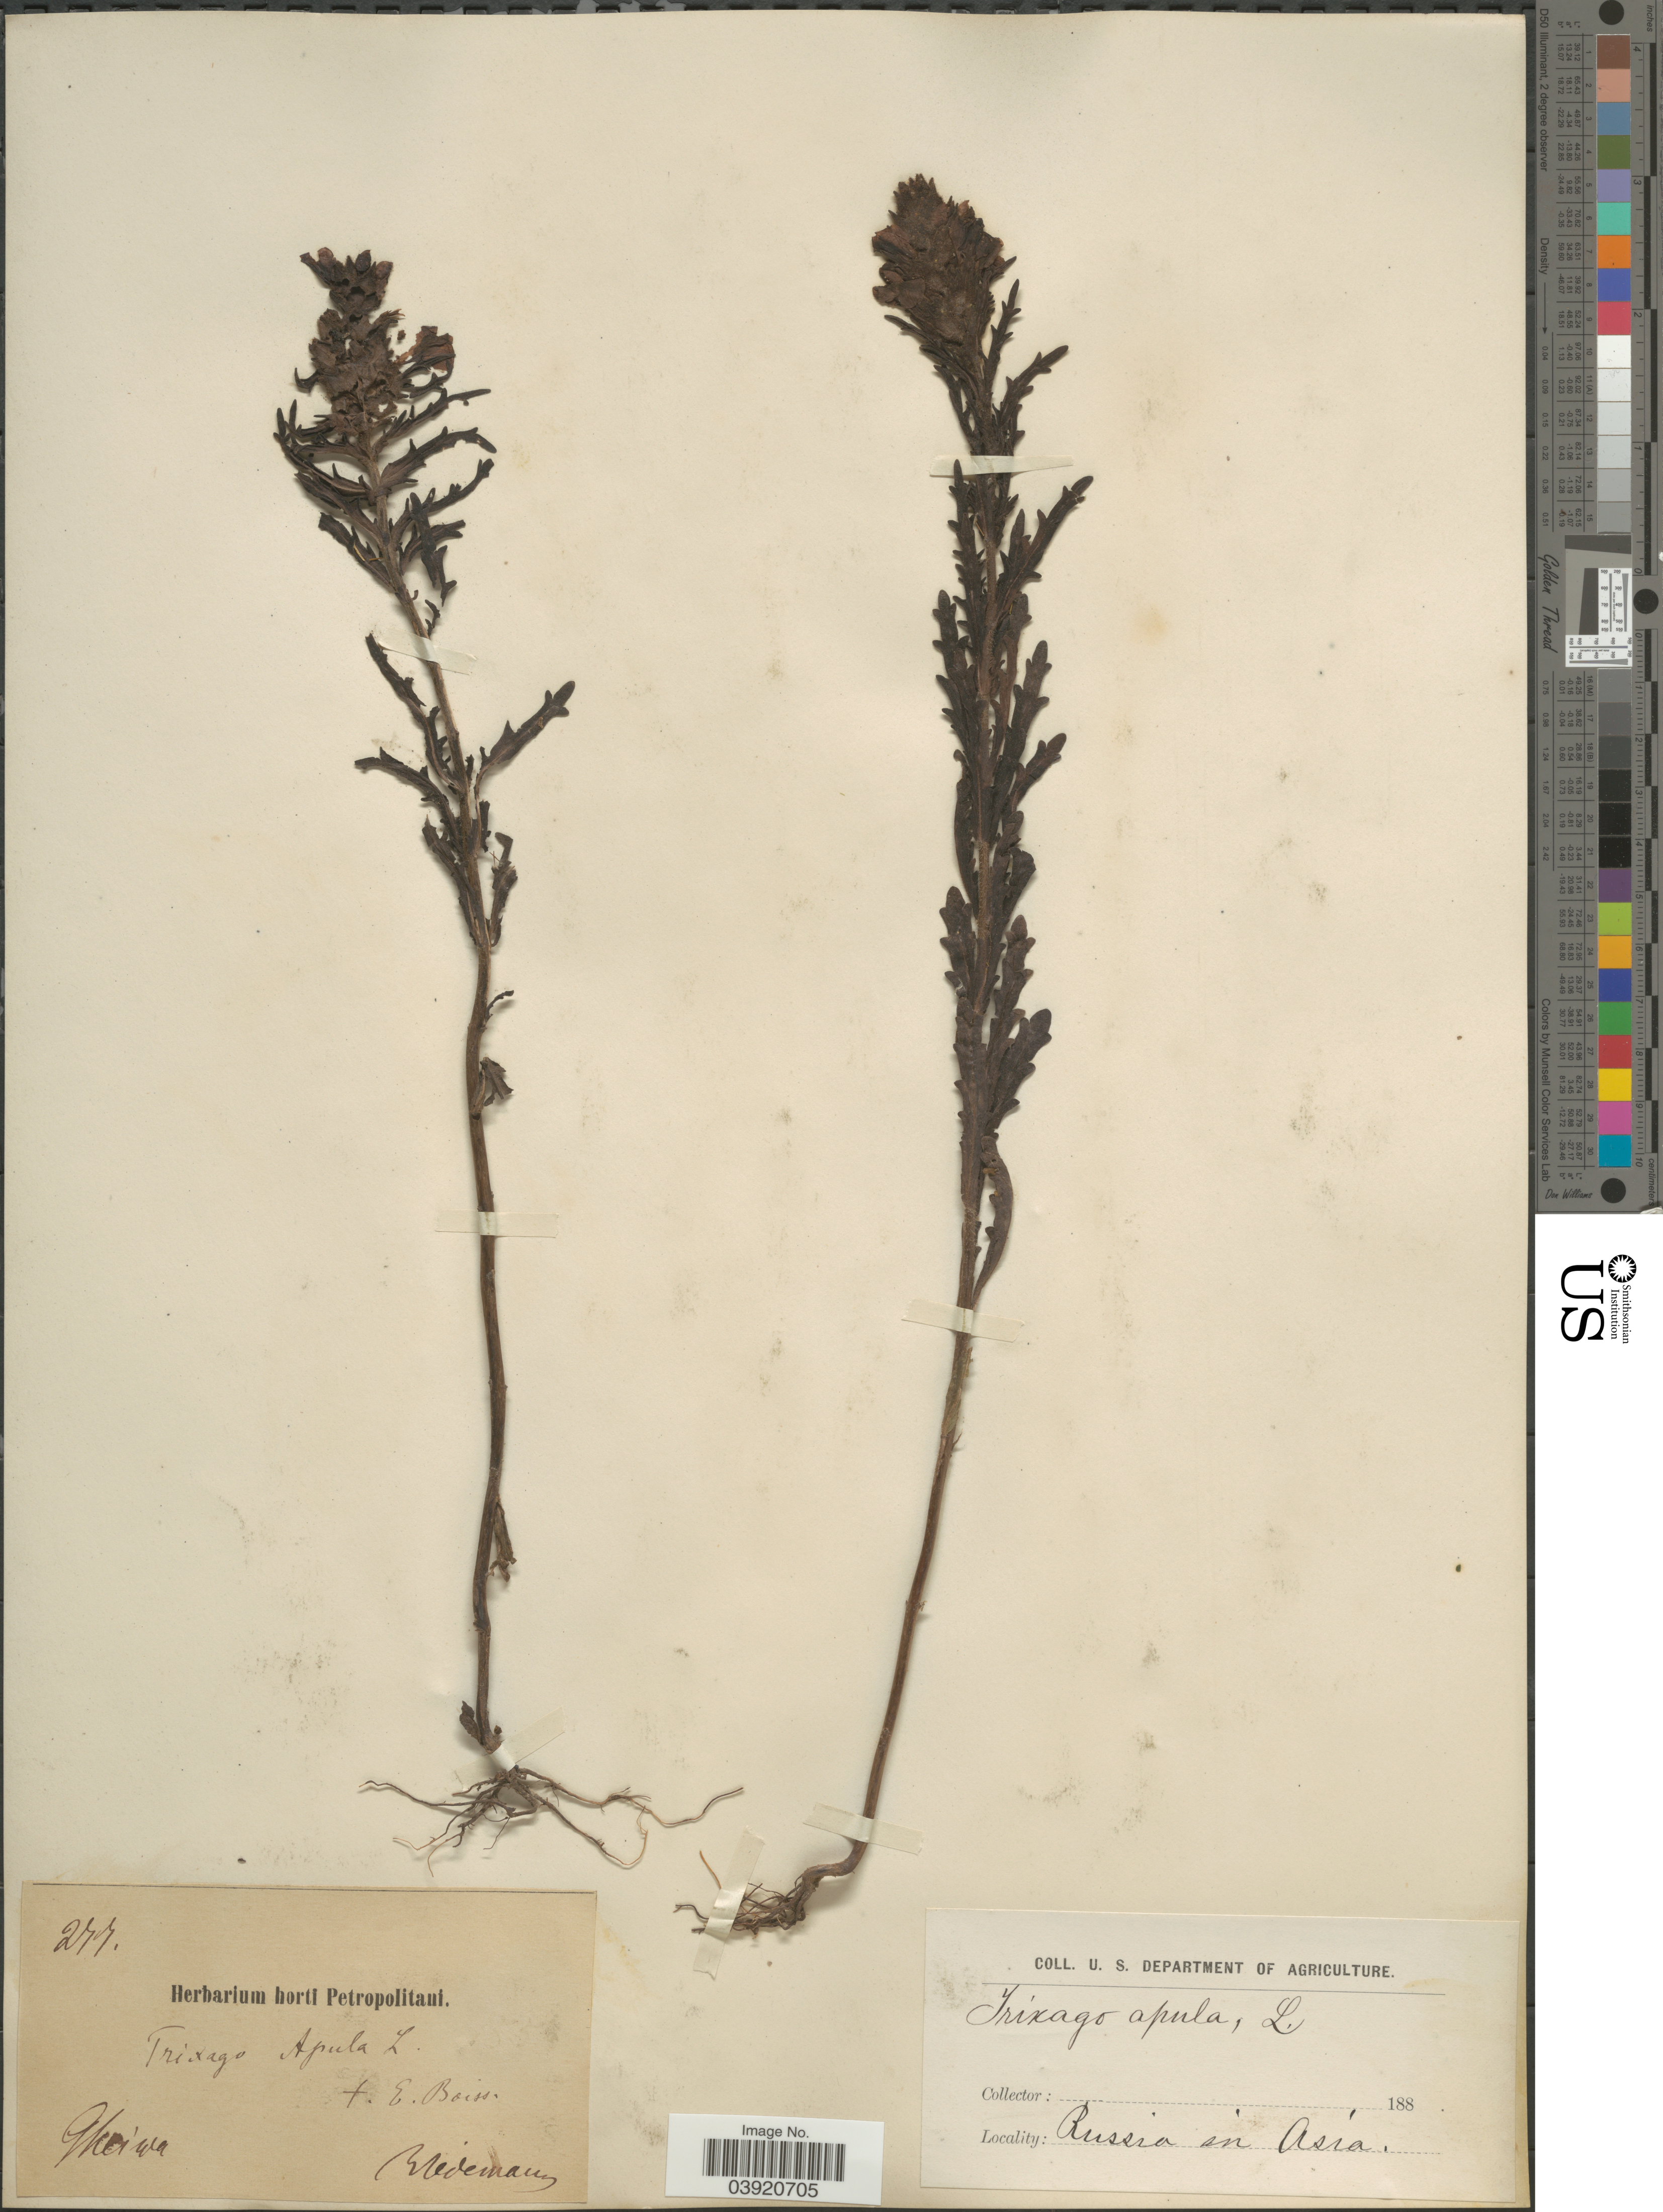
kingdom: Plantae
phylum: Tracheophyta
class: Magnoliopsida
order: Lamiales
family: Orobanchaceae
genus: Trixago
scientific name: Trixago apula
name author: Steven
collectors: E. Wedermann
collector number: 277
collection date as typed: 188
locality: X. Russia in Asia.